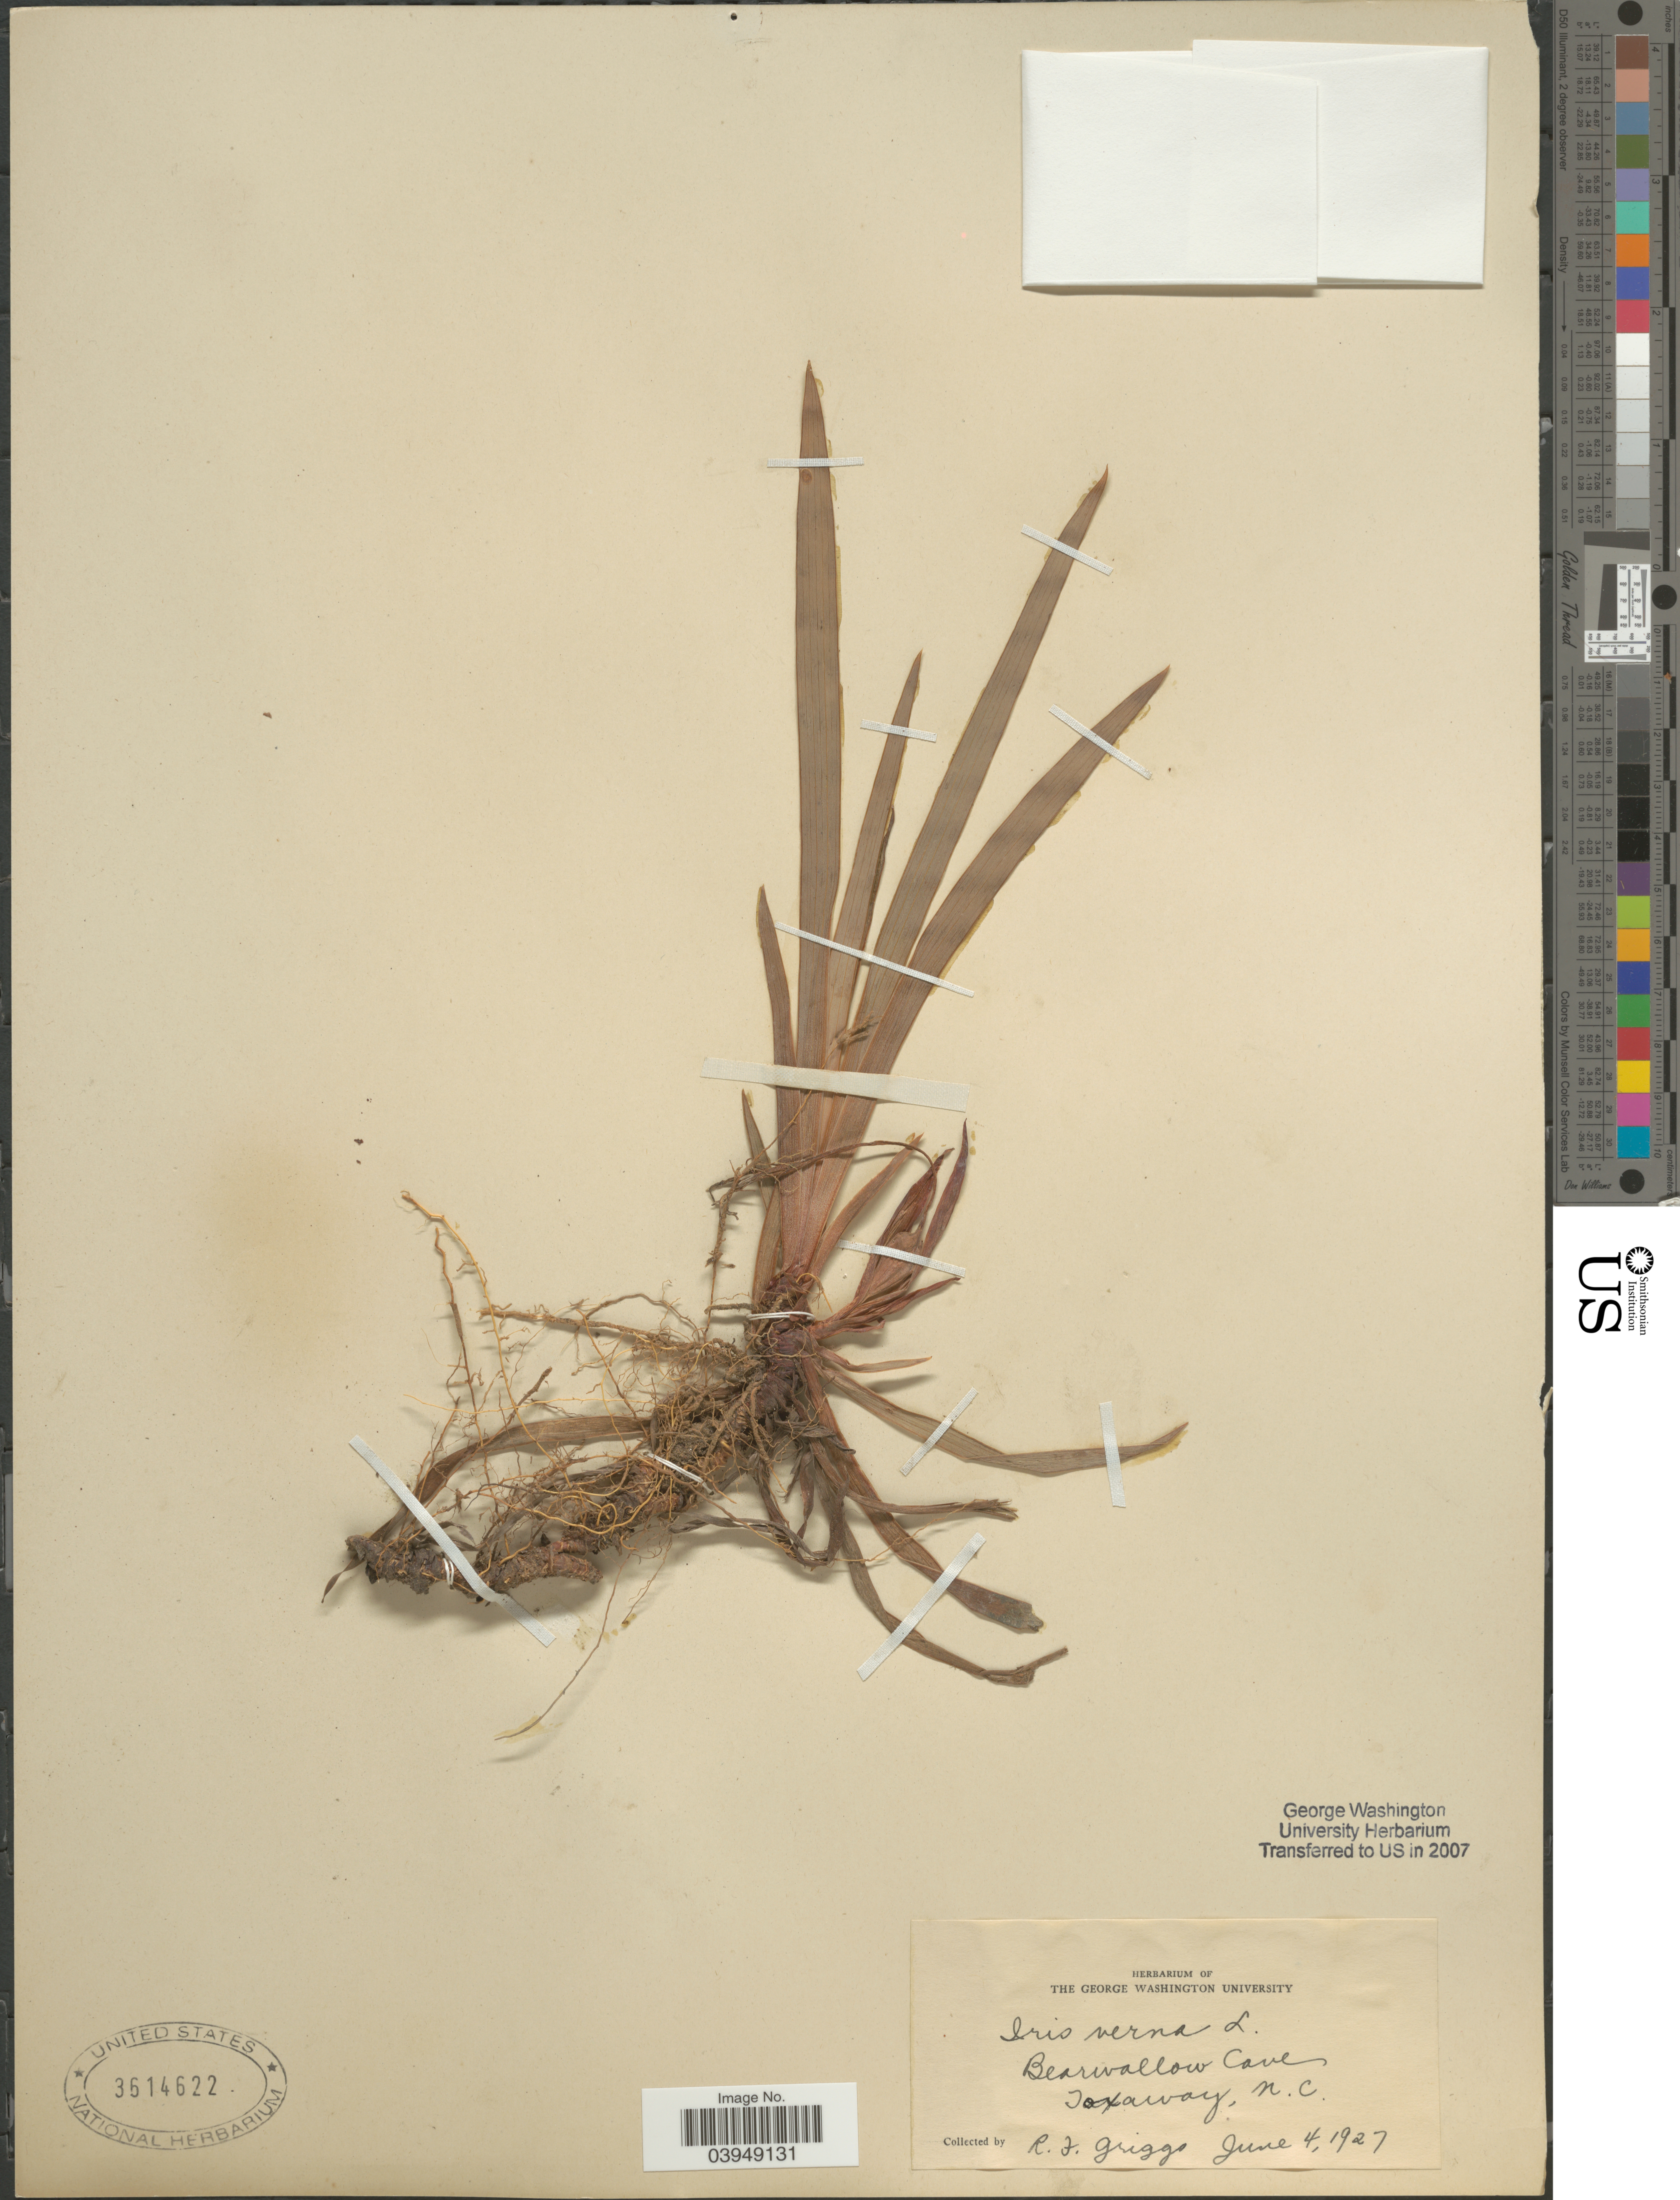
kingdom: Plantae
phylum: Tracheophyta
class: Liliopsida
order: Asparagales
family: Iridaceae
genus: Iris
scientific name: Iris verna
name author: L.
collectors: R. F. Griggs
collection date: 1927-06-04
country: United States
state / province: North Carolina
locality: Bearwallow Cave. Toxaway.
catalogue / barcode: US 3614622